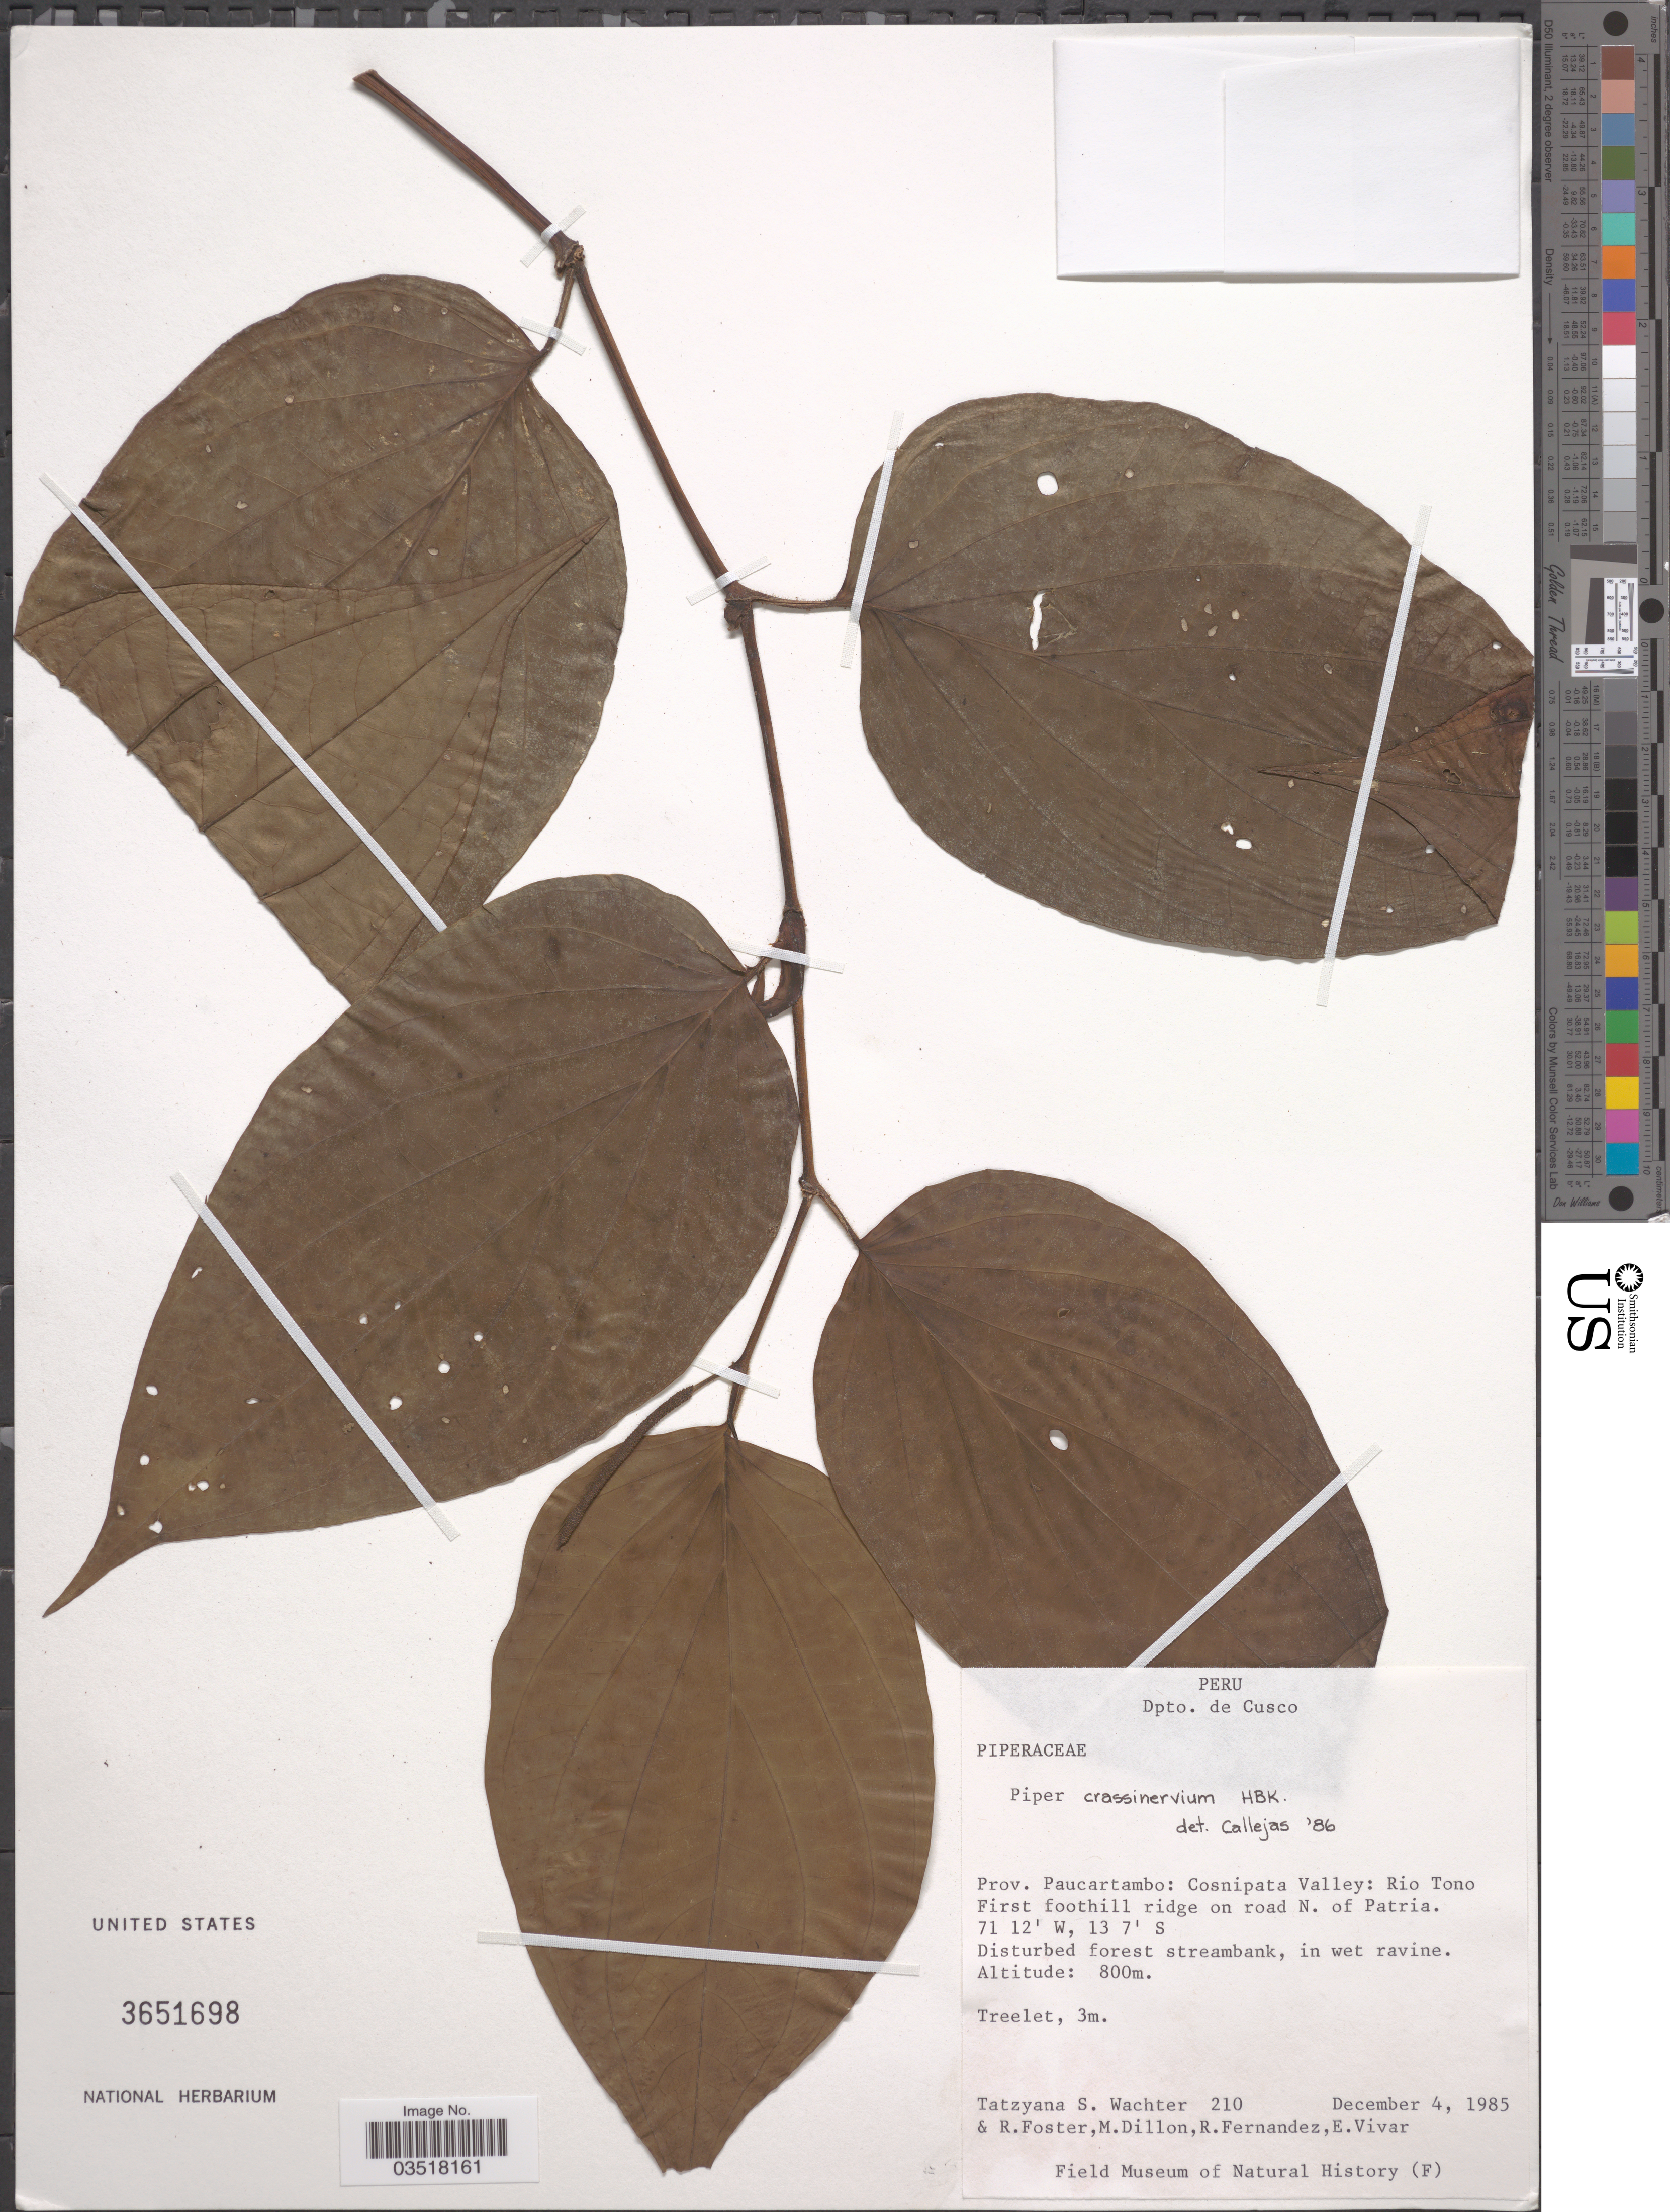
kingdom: Plantae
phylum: Tracheophyta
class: Magnoliopsida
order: Piperales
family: Piperaceae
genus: Piper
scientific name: Piper crassinervium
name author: Kunth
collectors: T. Wachter, R. Foster, M. O. Dillon, R. Fernandez & E. Vivar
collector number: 210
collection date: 1985-12-04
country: Peru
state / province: Cusco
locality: Dpto. de Cusco. Prov. Paucartambo: Cosnipata Valley: Rio Tono First foothill ridge on road N. of Patria.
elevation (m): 800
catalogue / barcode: US 3651698